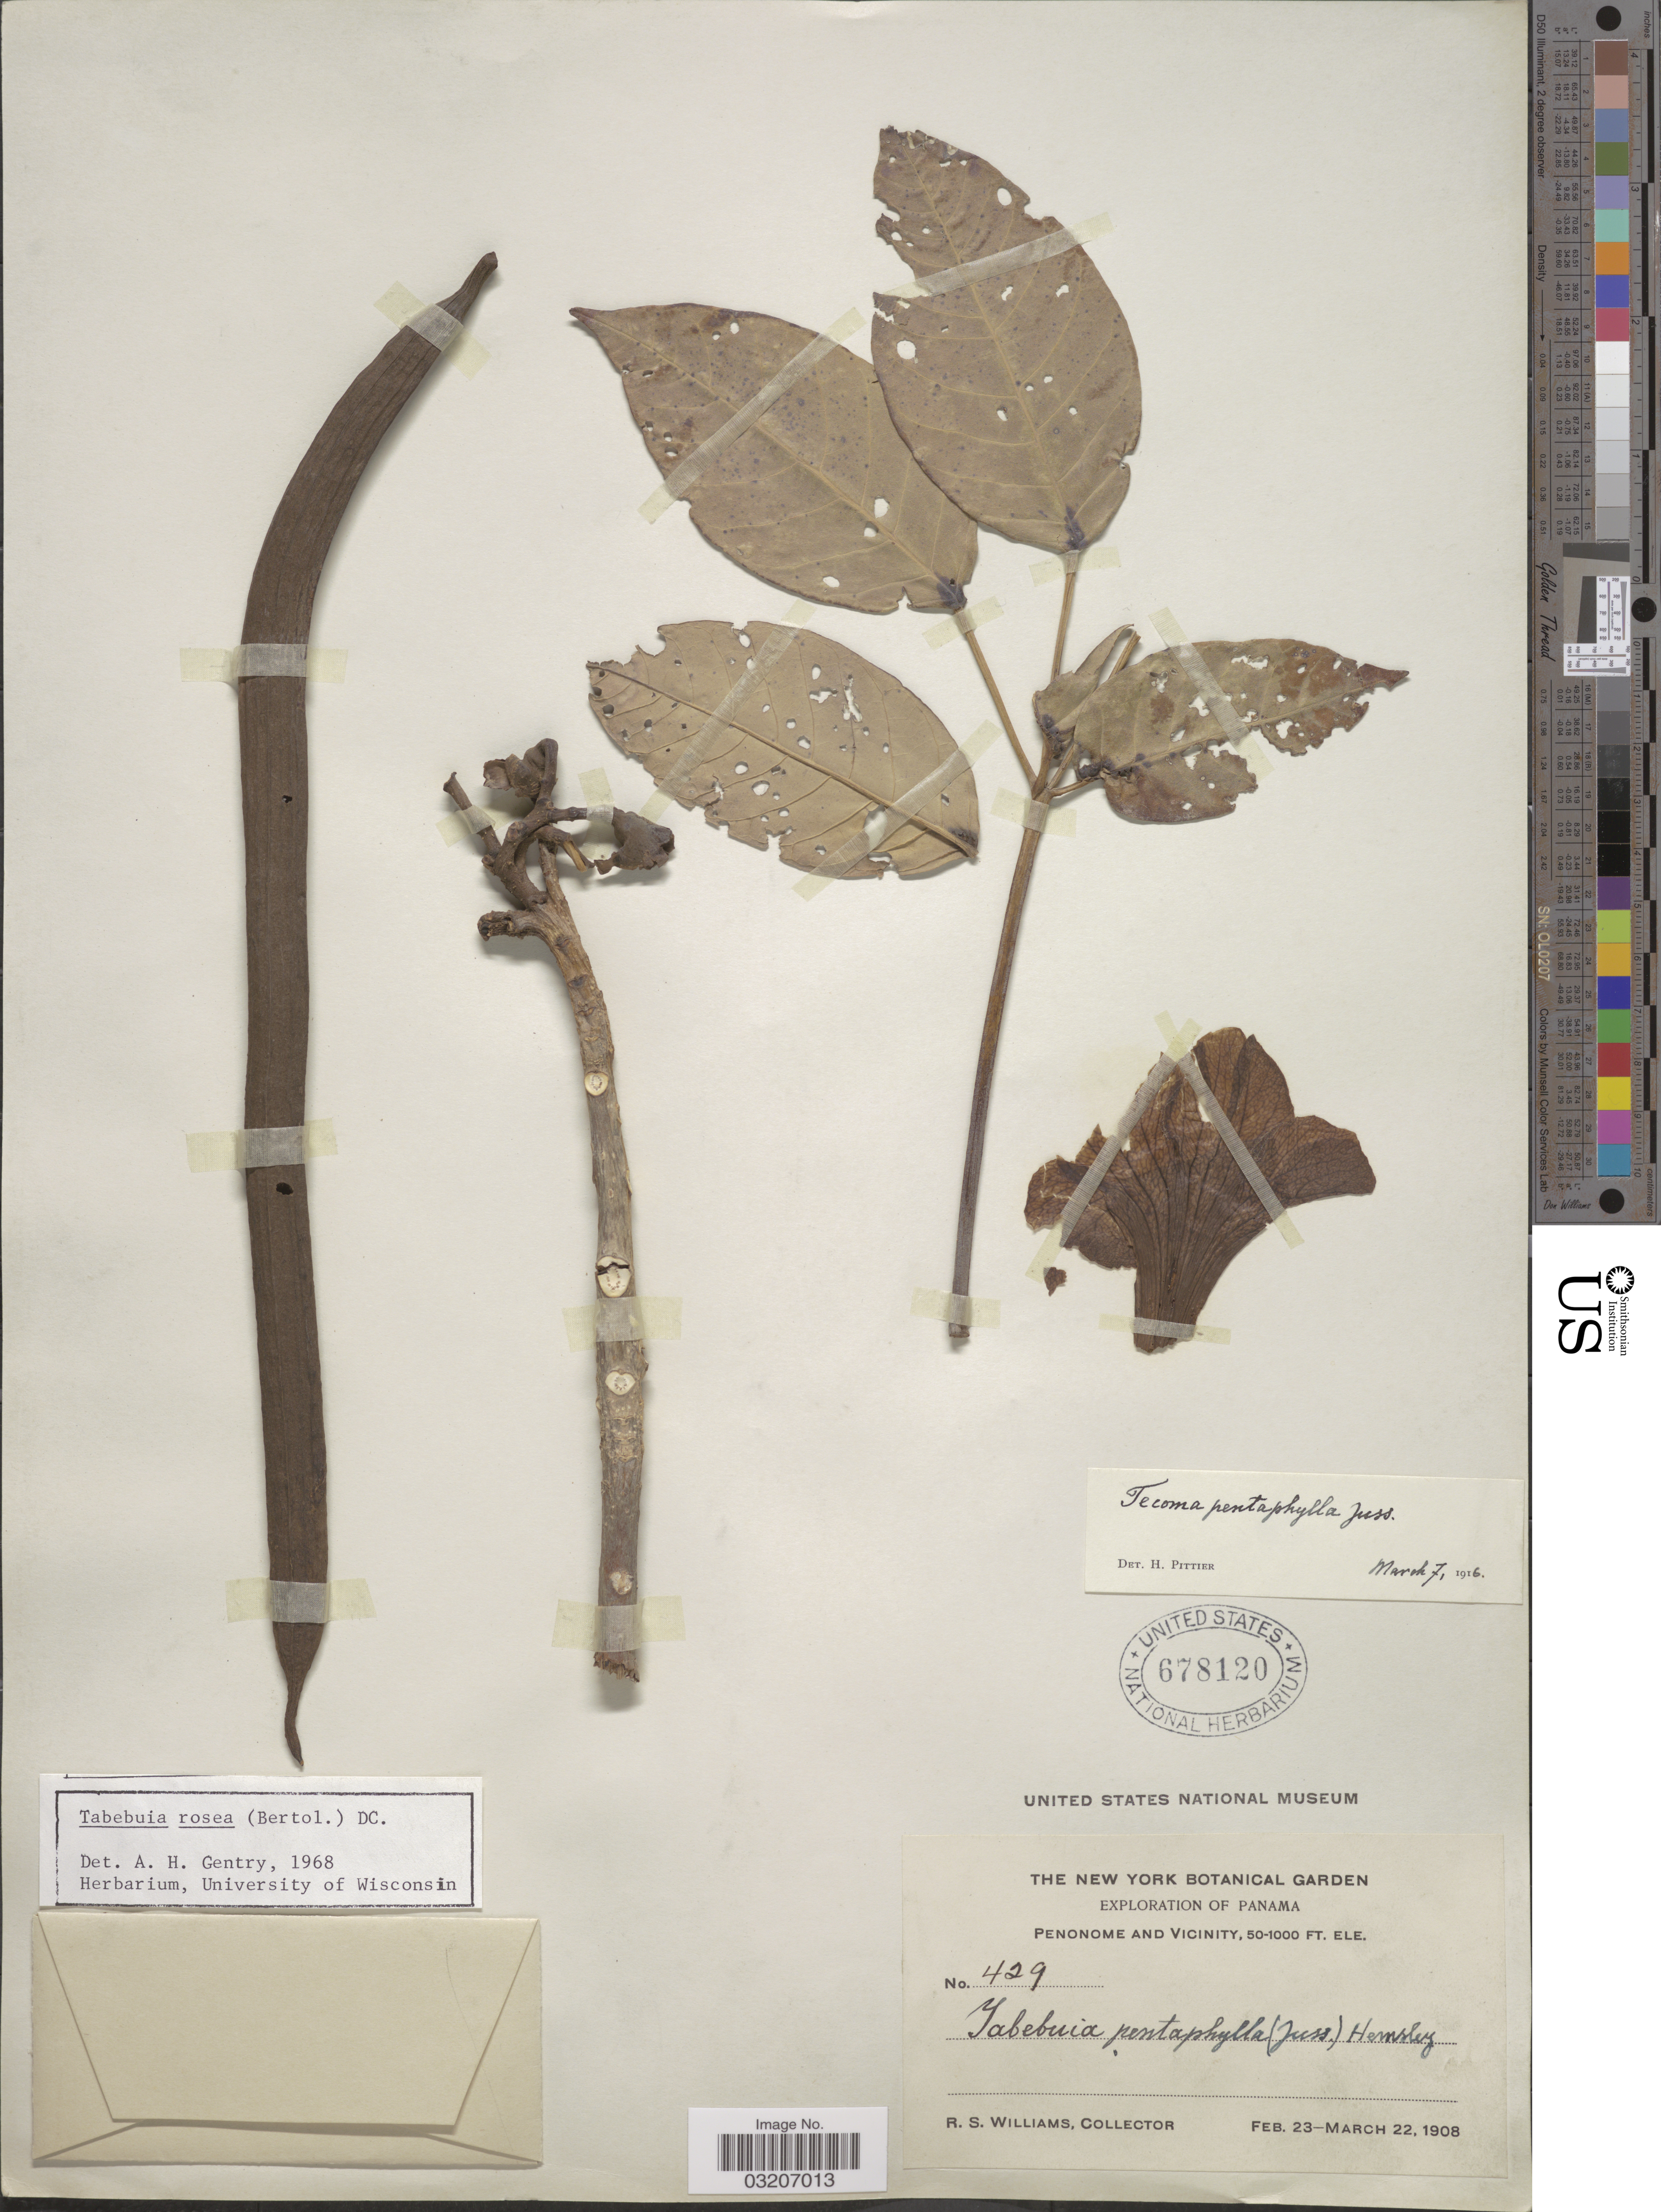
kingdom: Plantae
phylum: Tracheophyta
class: Magnoliopsida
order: Lamiales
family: Bignoniaceae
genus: Tabebuia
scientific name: Tabebuia rosea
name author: (Bertol.) DC.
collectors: R. S. Williams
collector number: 429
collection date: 1908-02-23/1908-03-22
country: Panama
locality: Penonome and vicinity.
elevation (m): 15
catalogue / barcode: US 678120